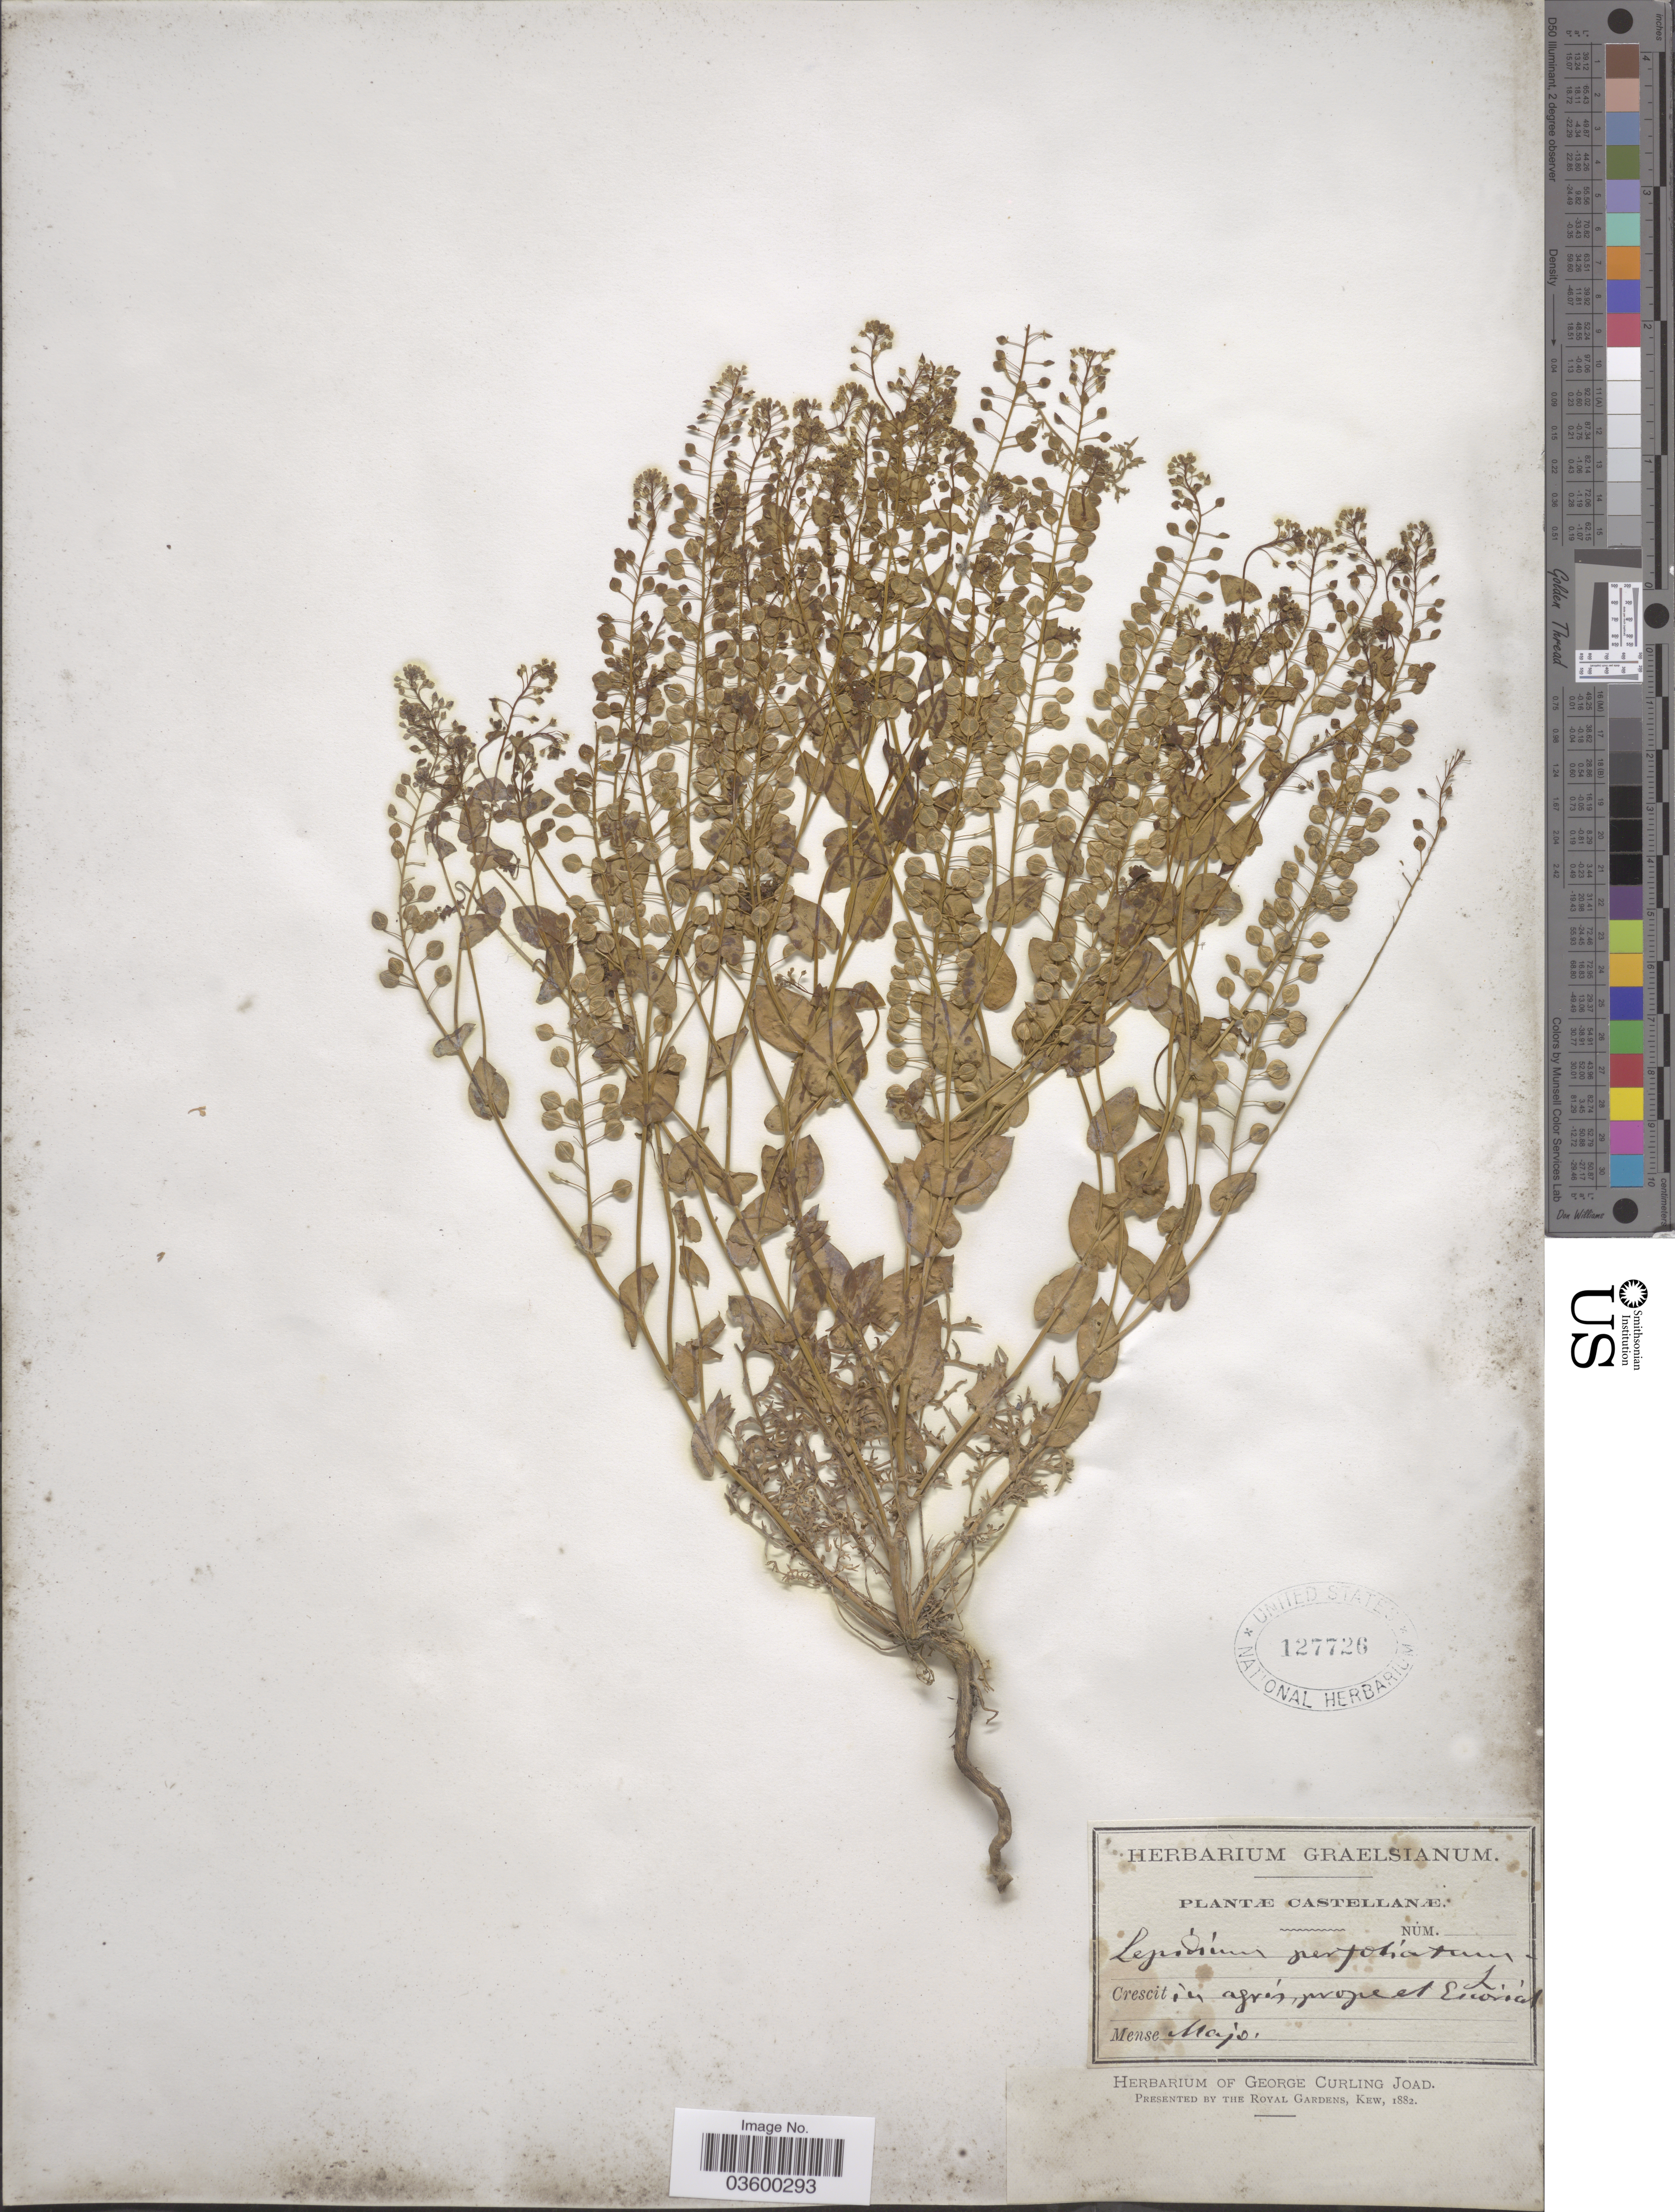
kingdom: Plantae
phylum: Tracheophyta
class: Magnoliopsida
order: Brassicales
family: Brassicaceae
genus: Lepidium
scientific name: Lepidium perfoliatum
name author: L.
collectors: ex Herb. Graelsianum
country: Spain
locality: Castellanæ. In agris, prope et Escorial.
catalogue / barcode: US 127726